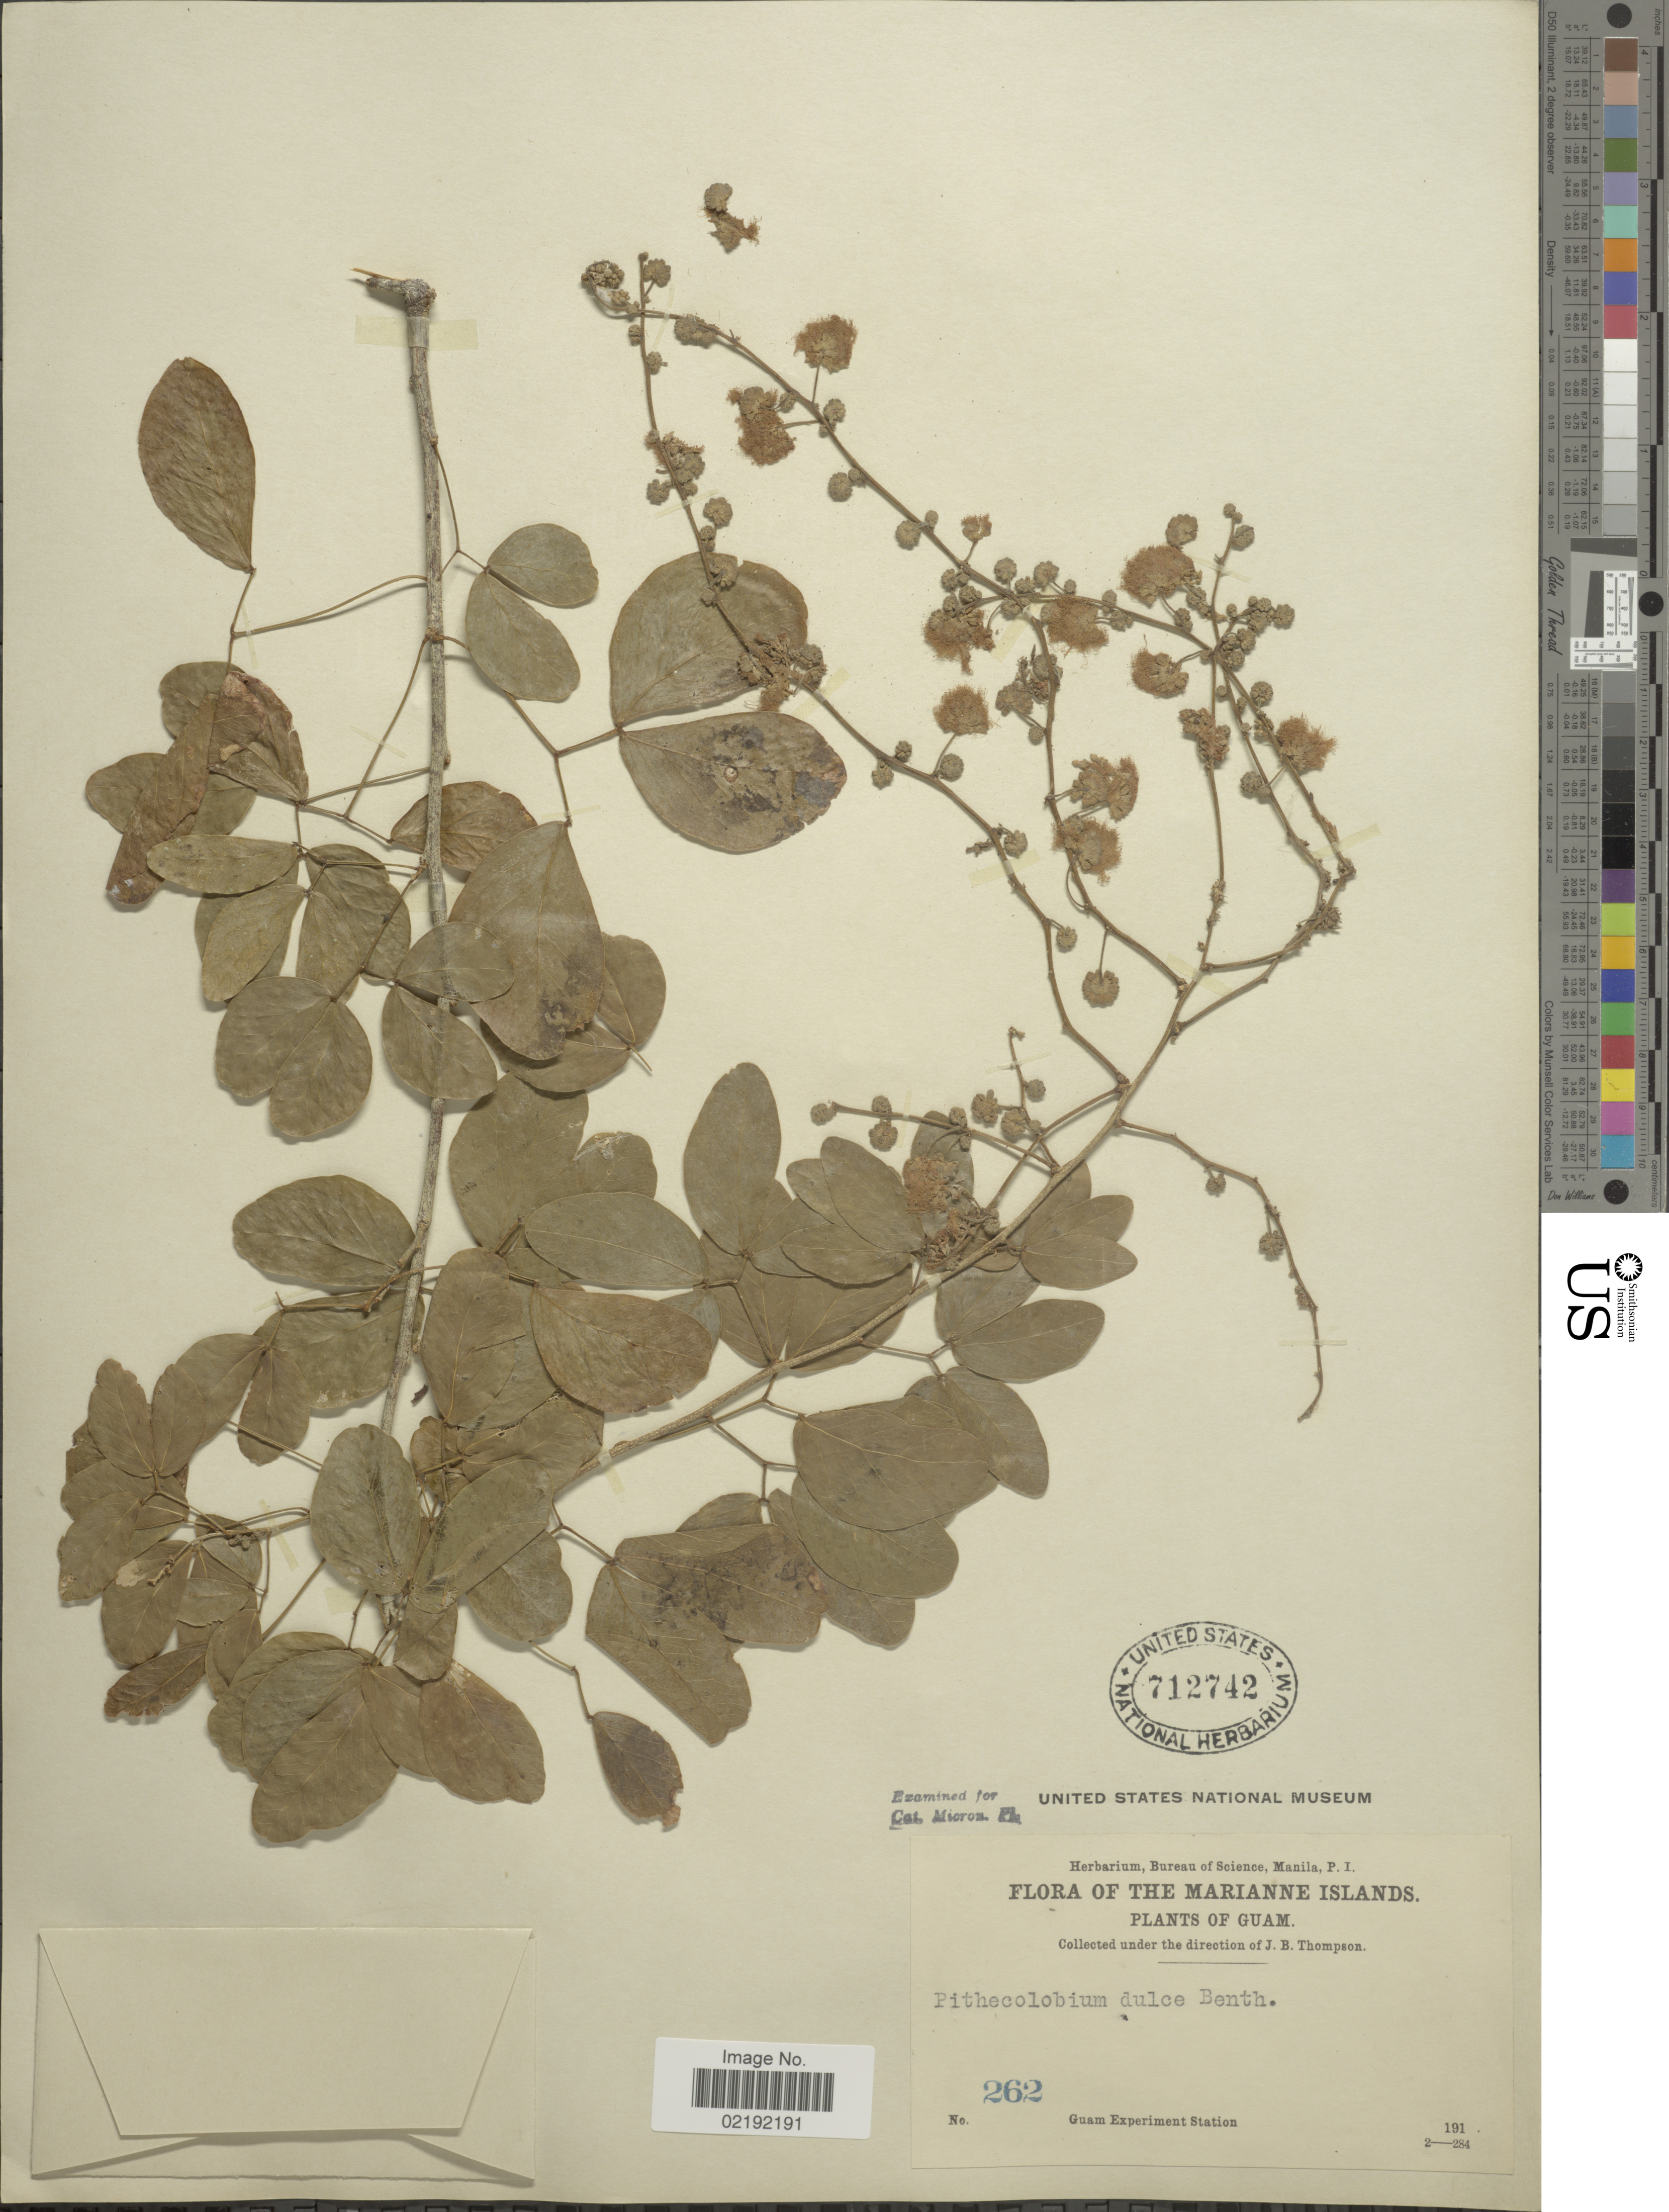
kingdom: Plantae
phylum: Tracheophyta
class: Magnoliopsida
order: Fabales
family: Fabaceae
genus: Pithecellobium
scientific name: Pithecellobium dulce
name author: (Roxb.) Benth.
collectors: J. B. Thompson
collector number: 262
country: Guam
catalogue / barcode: US 712742